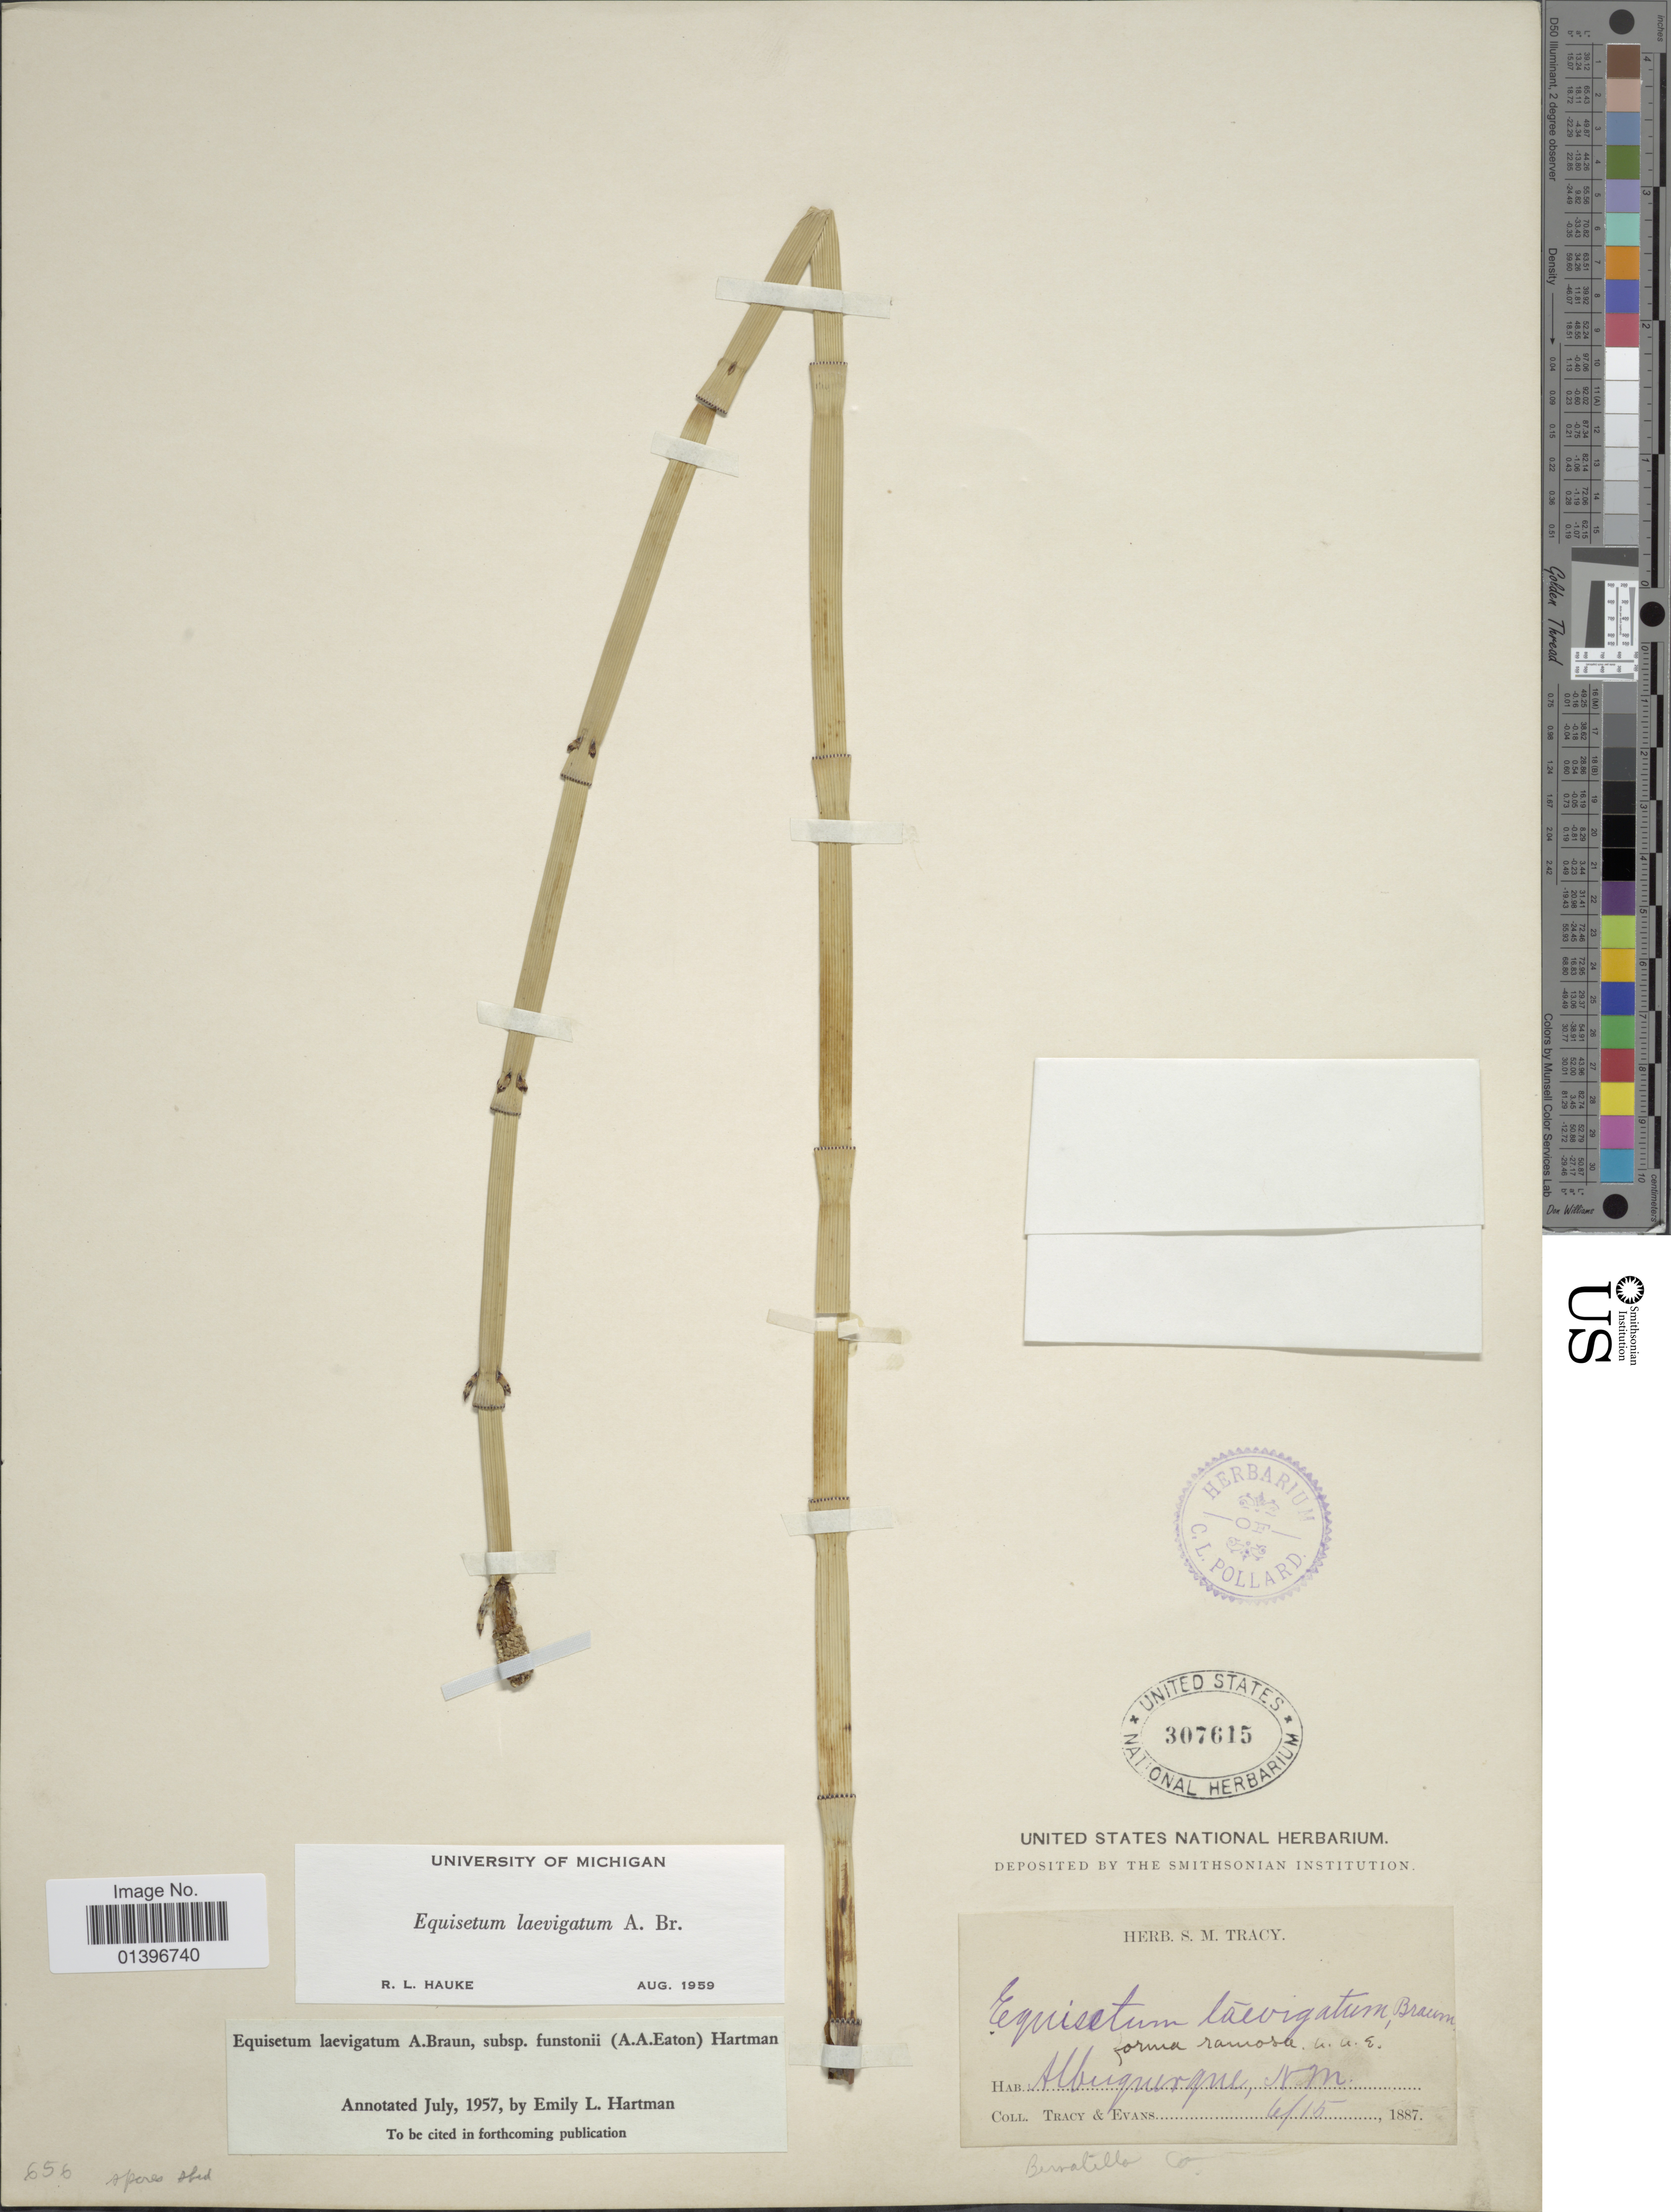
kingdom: Plantae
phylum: Tracheophyta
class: Polypodiopsida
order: Equisetales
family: Equisetaceae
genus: Equisetum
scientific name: Equisetum laevigatum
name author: A. Braun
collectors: -. Tracy & -- Evans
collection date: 1887-06-15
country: United States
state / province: New Mexico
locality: Albuquerque, Bernalillo Co.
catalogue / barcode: US 307615